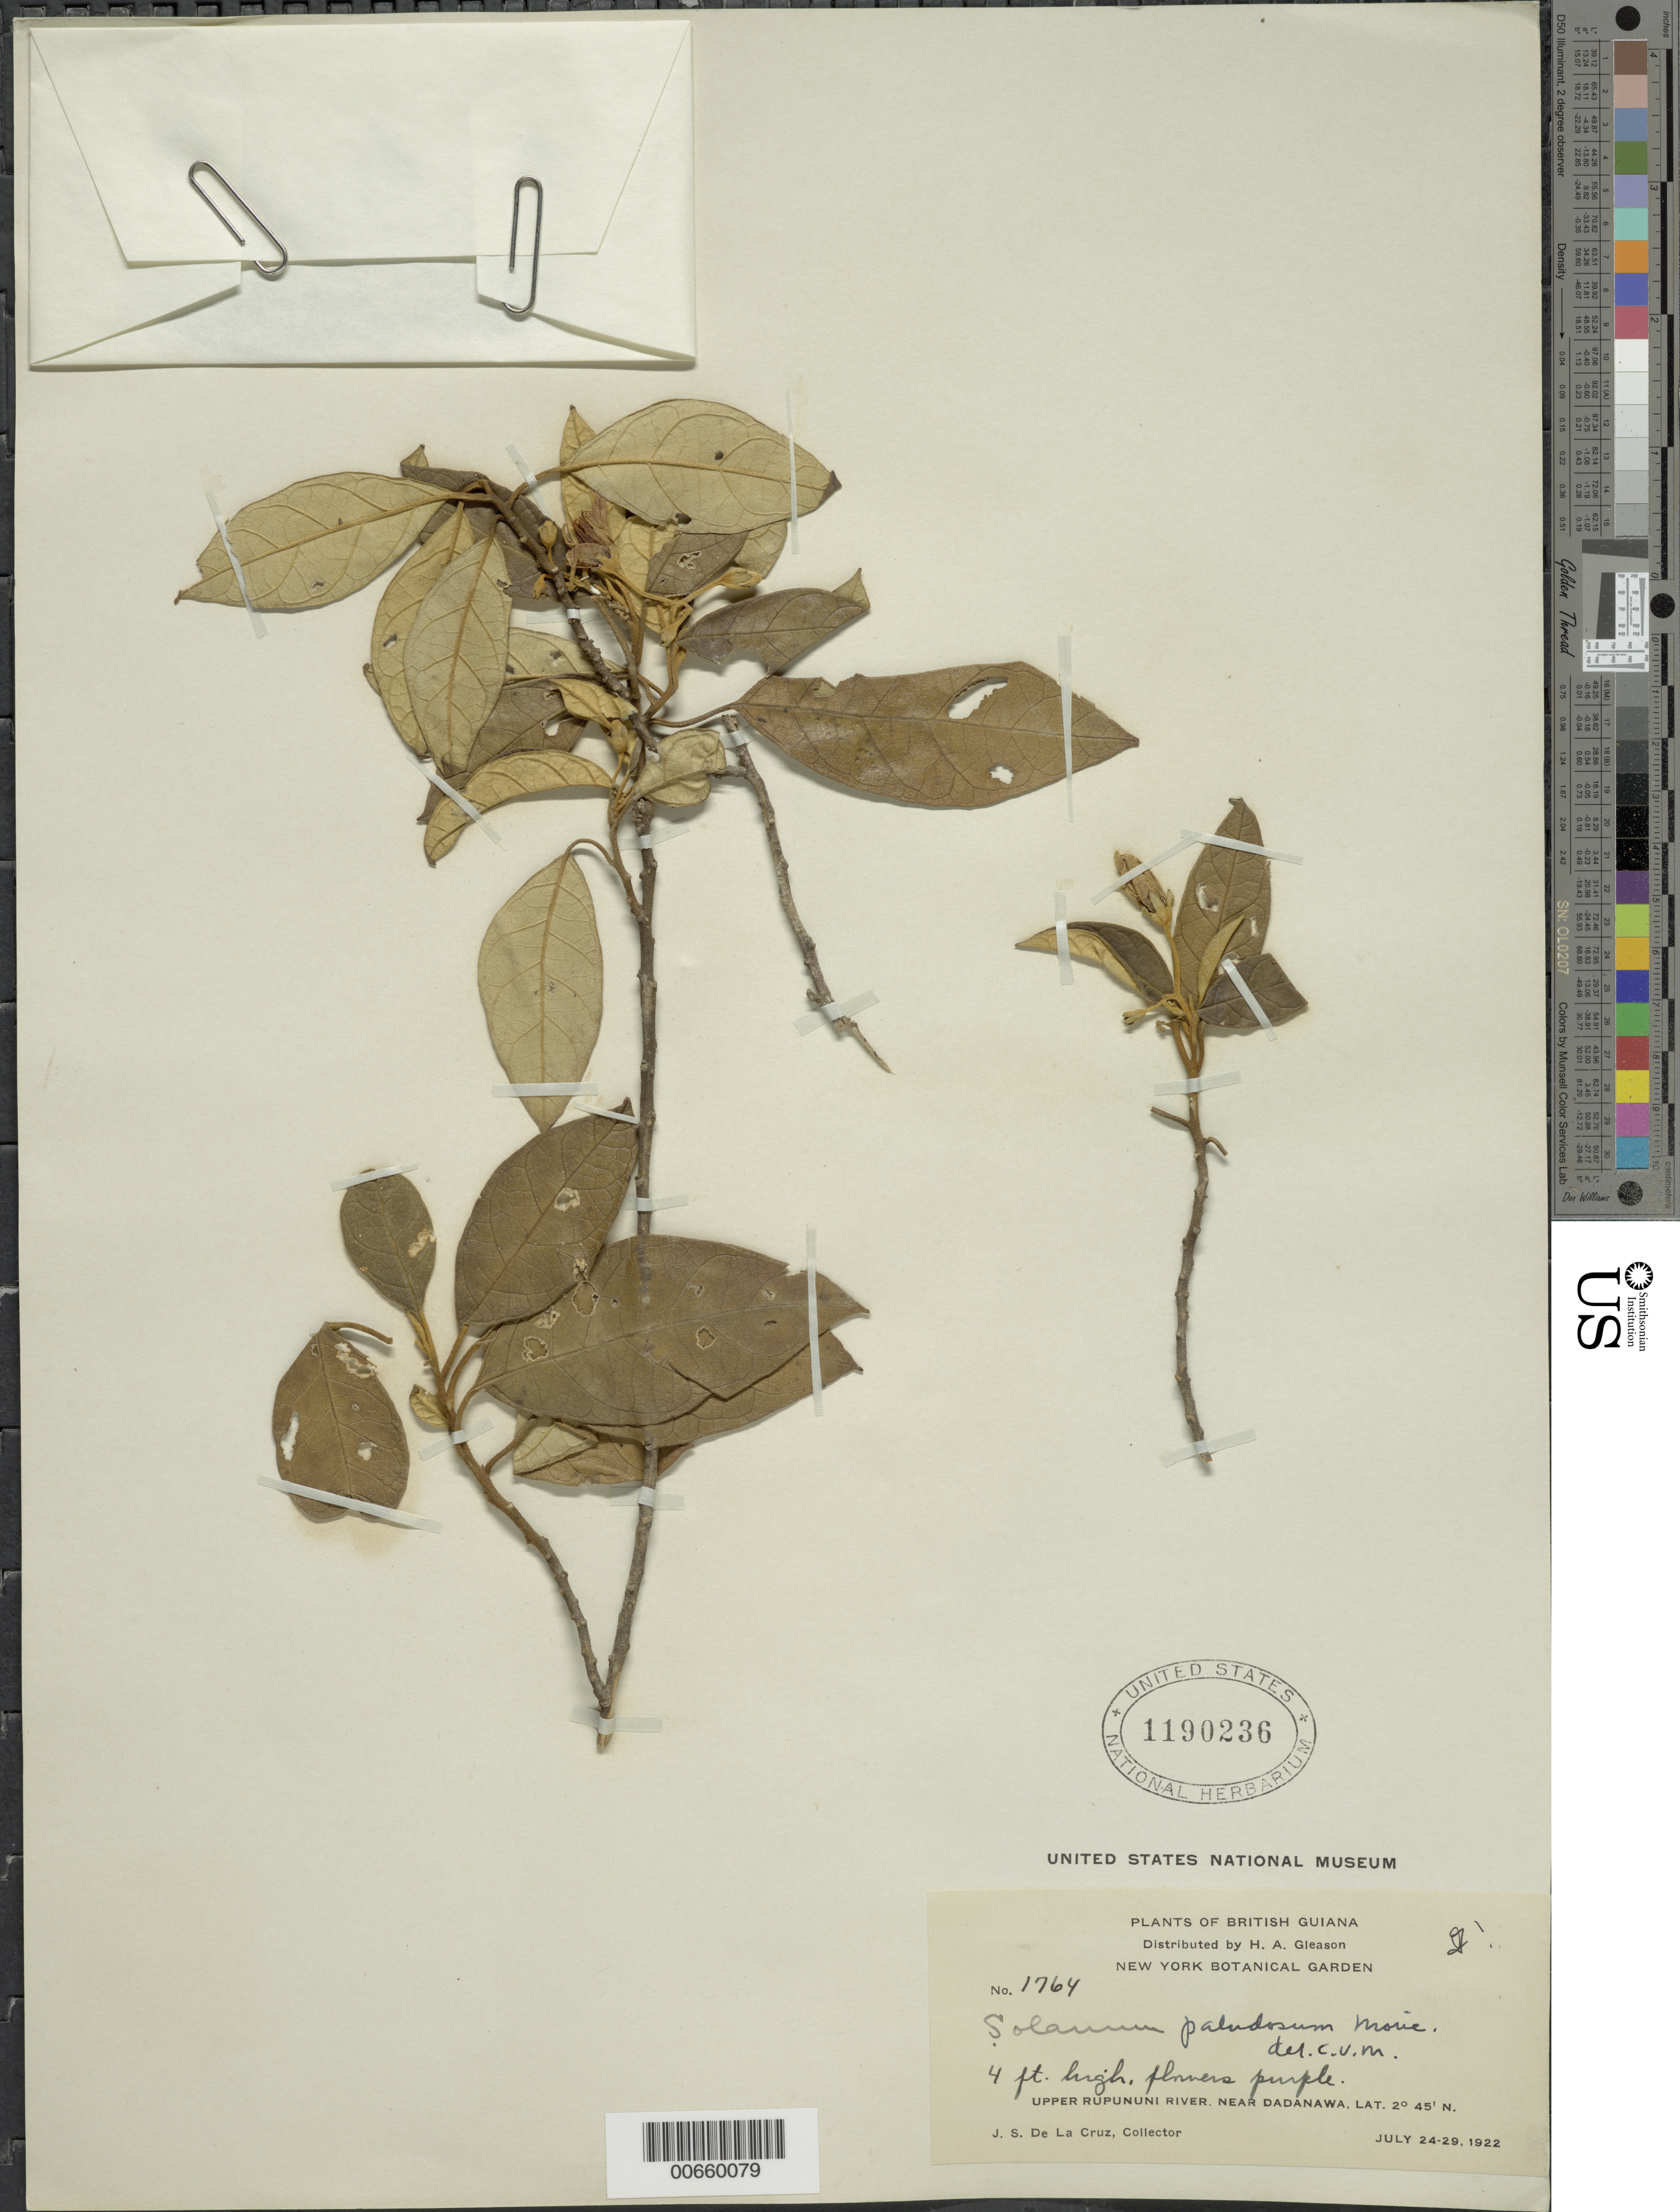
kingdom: Plantae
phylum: Tracheophyta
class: Magnoliopsida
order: Solanales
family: Solanaceae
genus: Solanum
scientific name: Solanum paludosum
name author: Moric.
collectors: J. S. de la Cruz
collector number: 1764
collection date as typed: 7 Jul 1922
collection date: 1922-07-07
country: Guyana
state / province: U. Takutu-U. Essequibo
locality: Dadanawa, near, upper Rupununi R.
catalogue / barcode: US 1190236